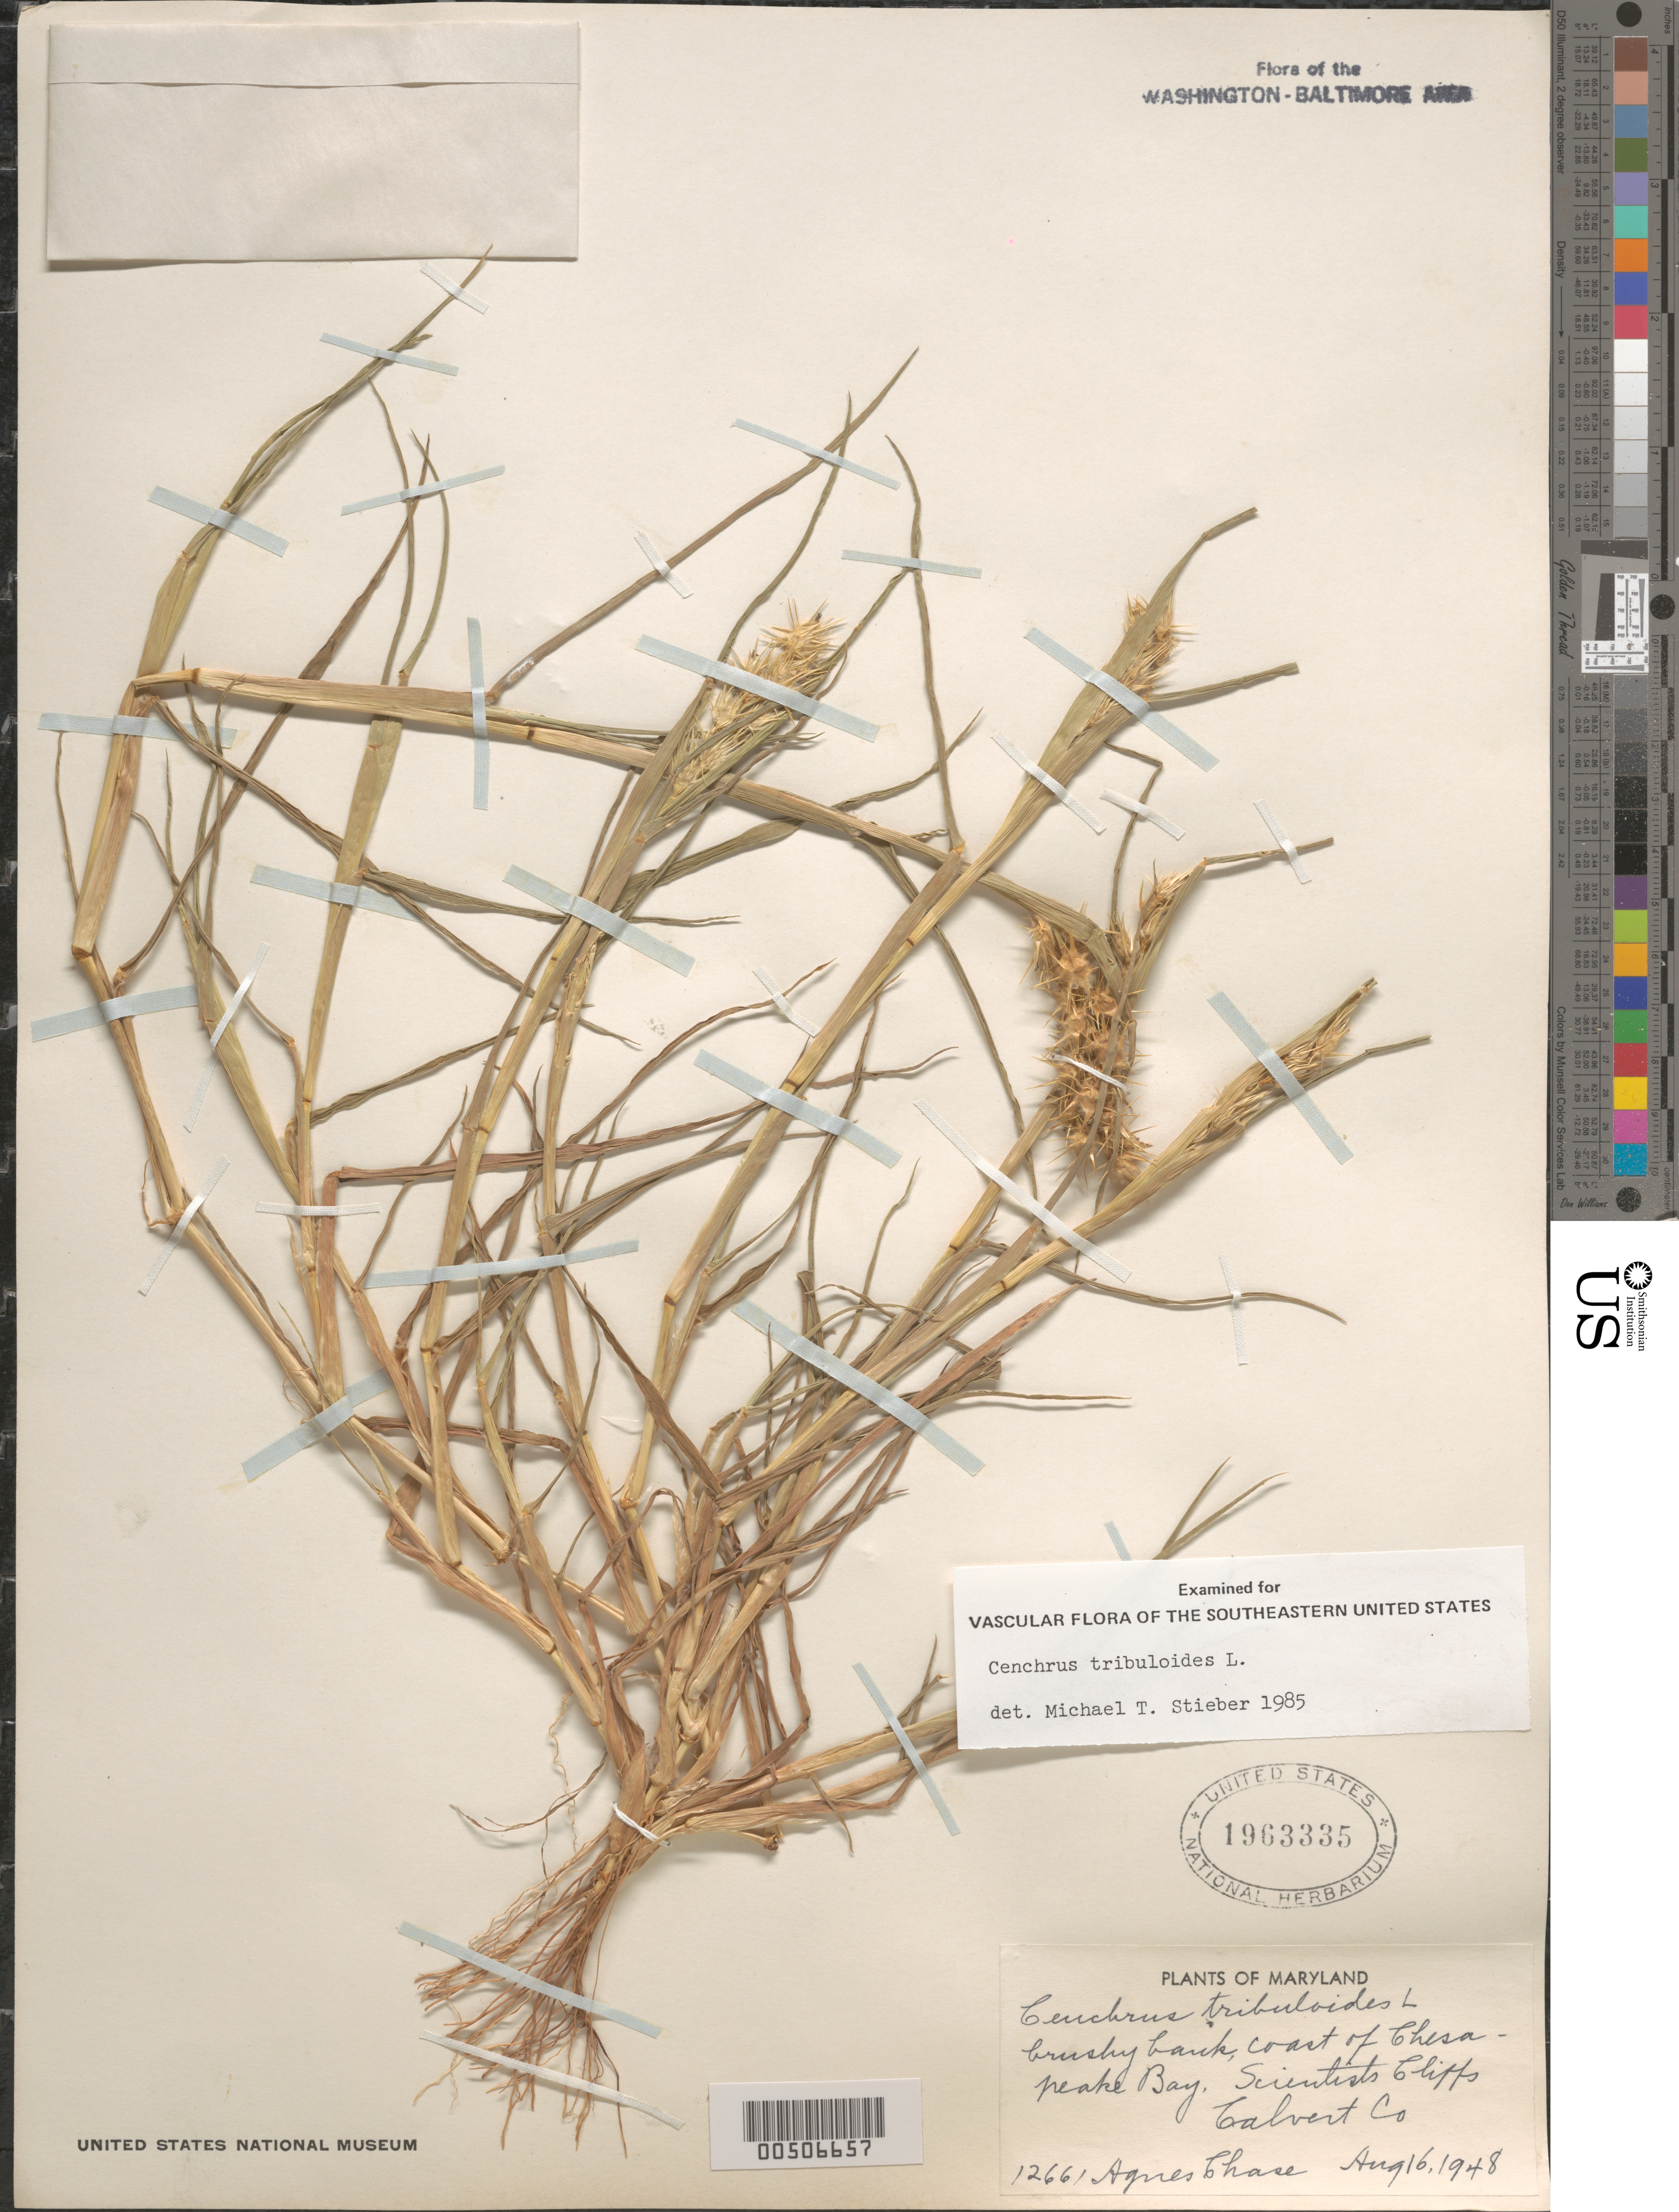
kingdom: Plantae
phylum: Tracheophyta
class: Liliopsida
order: Poales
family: Poaceae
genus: Cenchrus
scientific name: Cenchrus tribuloides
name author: L.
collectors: A. Chase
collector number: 12661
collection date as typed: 16 Aug 1948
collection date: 1948-08-16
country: United States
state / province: Maryland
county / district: Calvert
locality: Scientist's Cliffs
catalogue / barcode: US 1963335